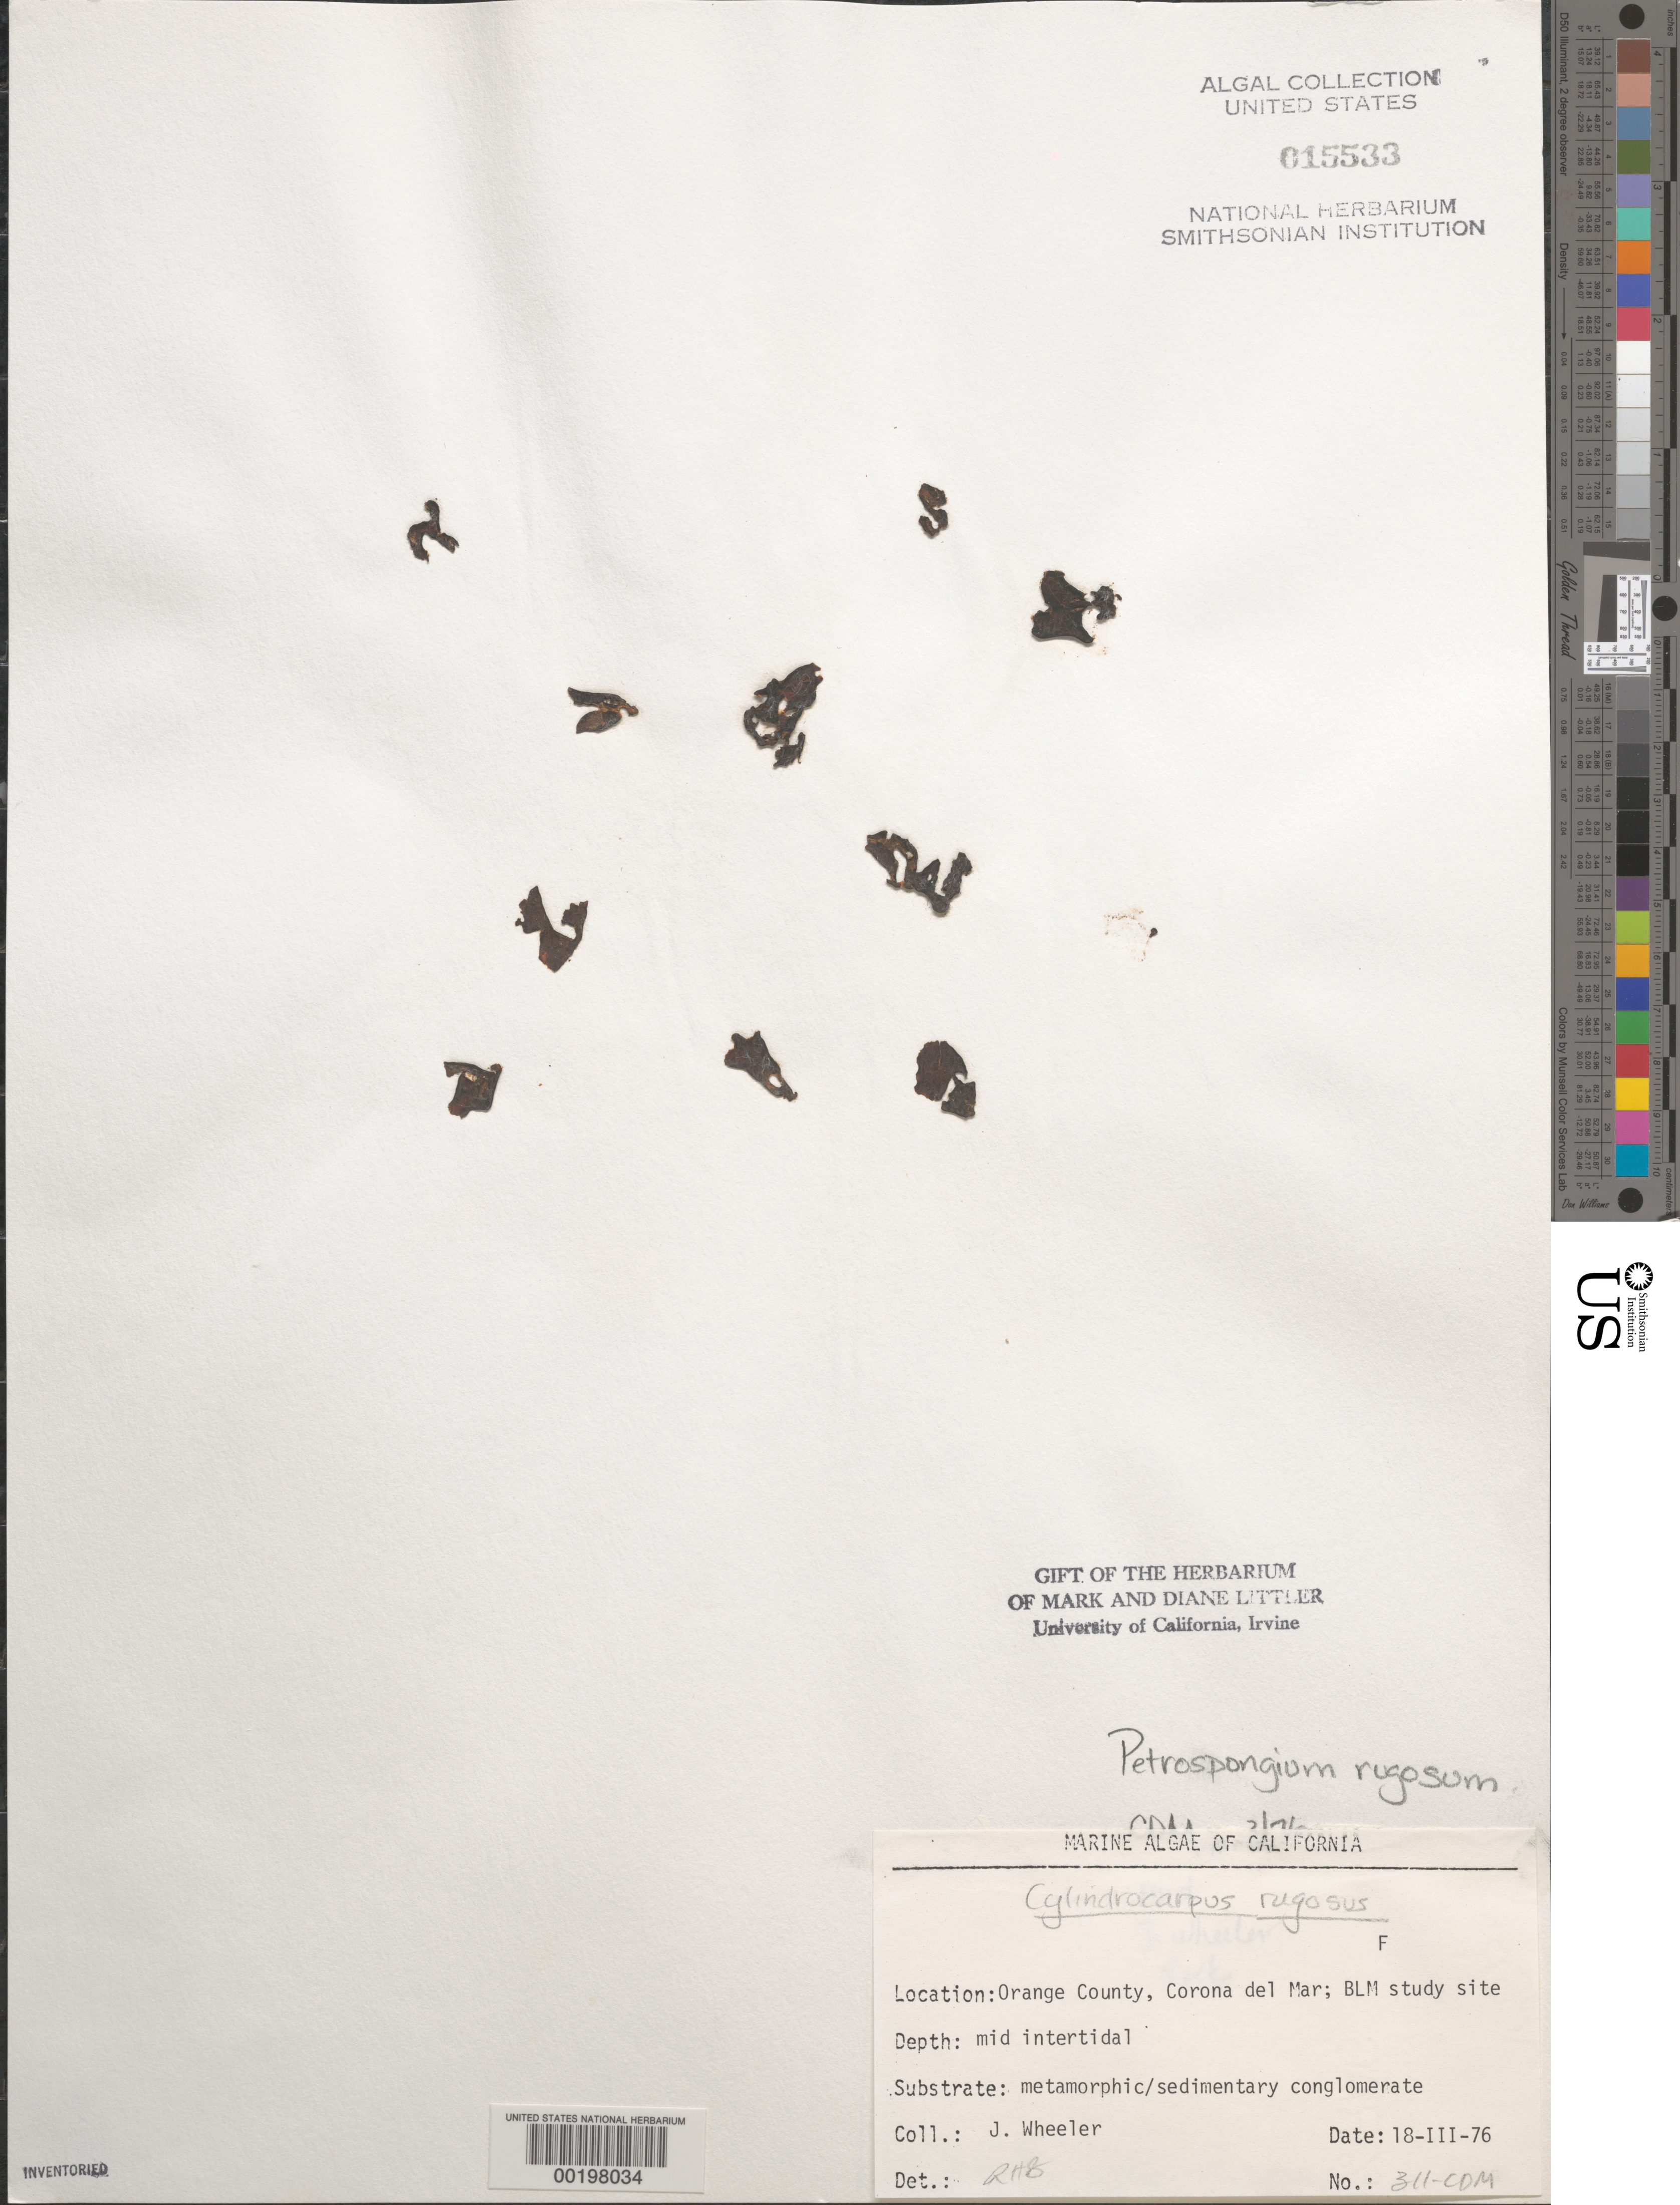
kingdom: Chromista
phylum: Ochrophyta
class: Phaeophyceae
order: Ectocarpales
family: Petrospongiaceae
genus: Petrospongium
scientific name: Petrospongium rugosum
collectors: J. L. Wheeler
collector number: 311-CDM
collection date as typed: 18 Mar 1976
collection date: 1976-03-18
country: United States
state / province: California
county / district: Orange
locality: Corona del Mar, mouth of Morning Canyon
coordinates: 33 35'14"N, 117 51'54"W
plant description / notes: BLM-SOCALBIGHT Rocky Intertidal Survey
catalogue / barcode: US 15533